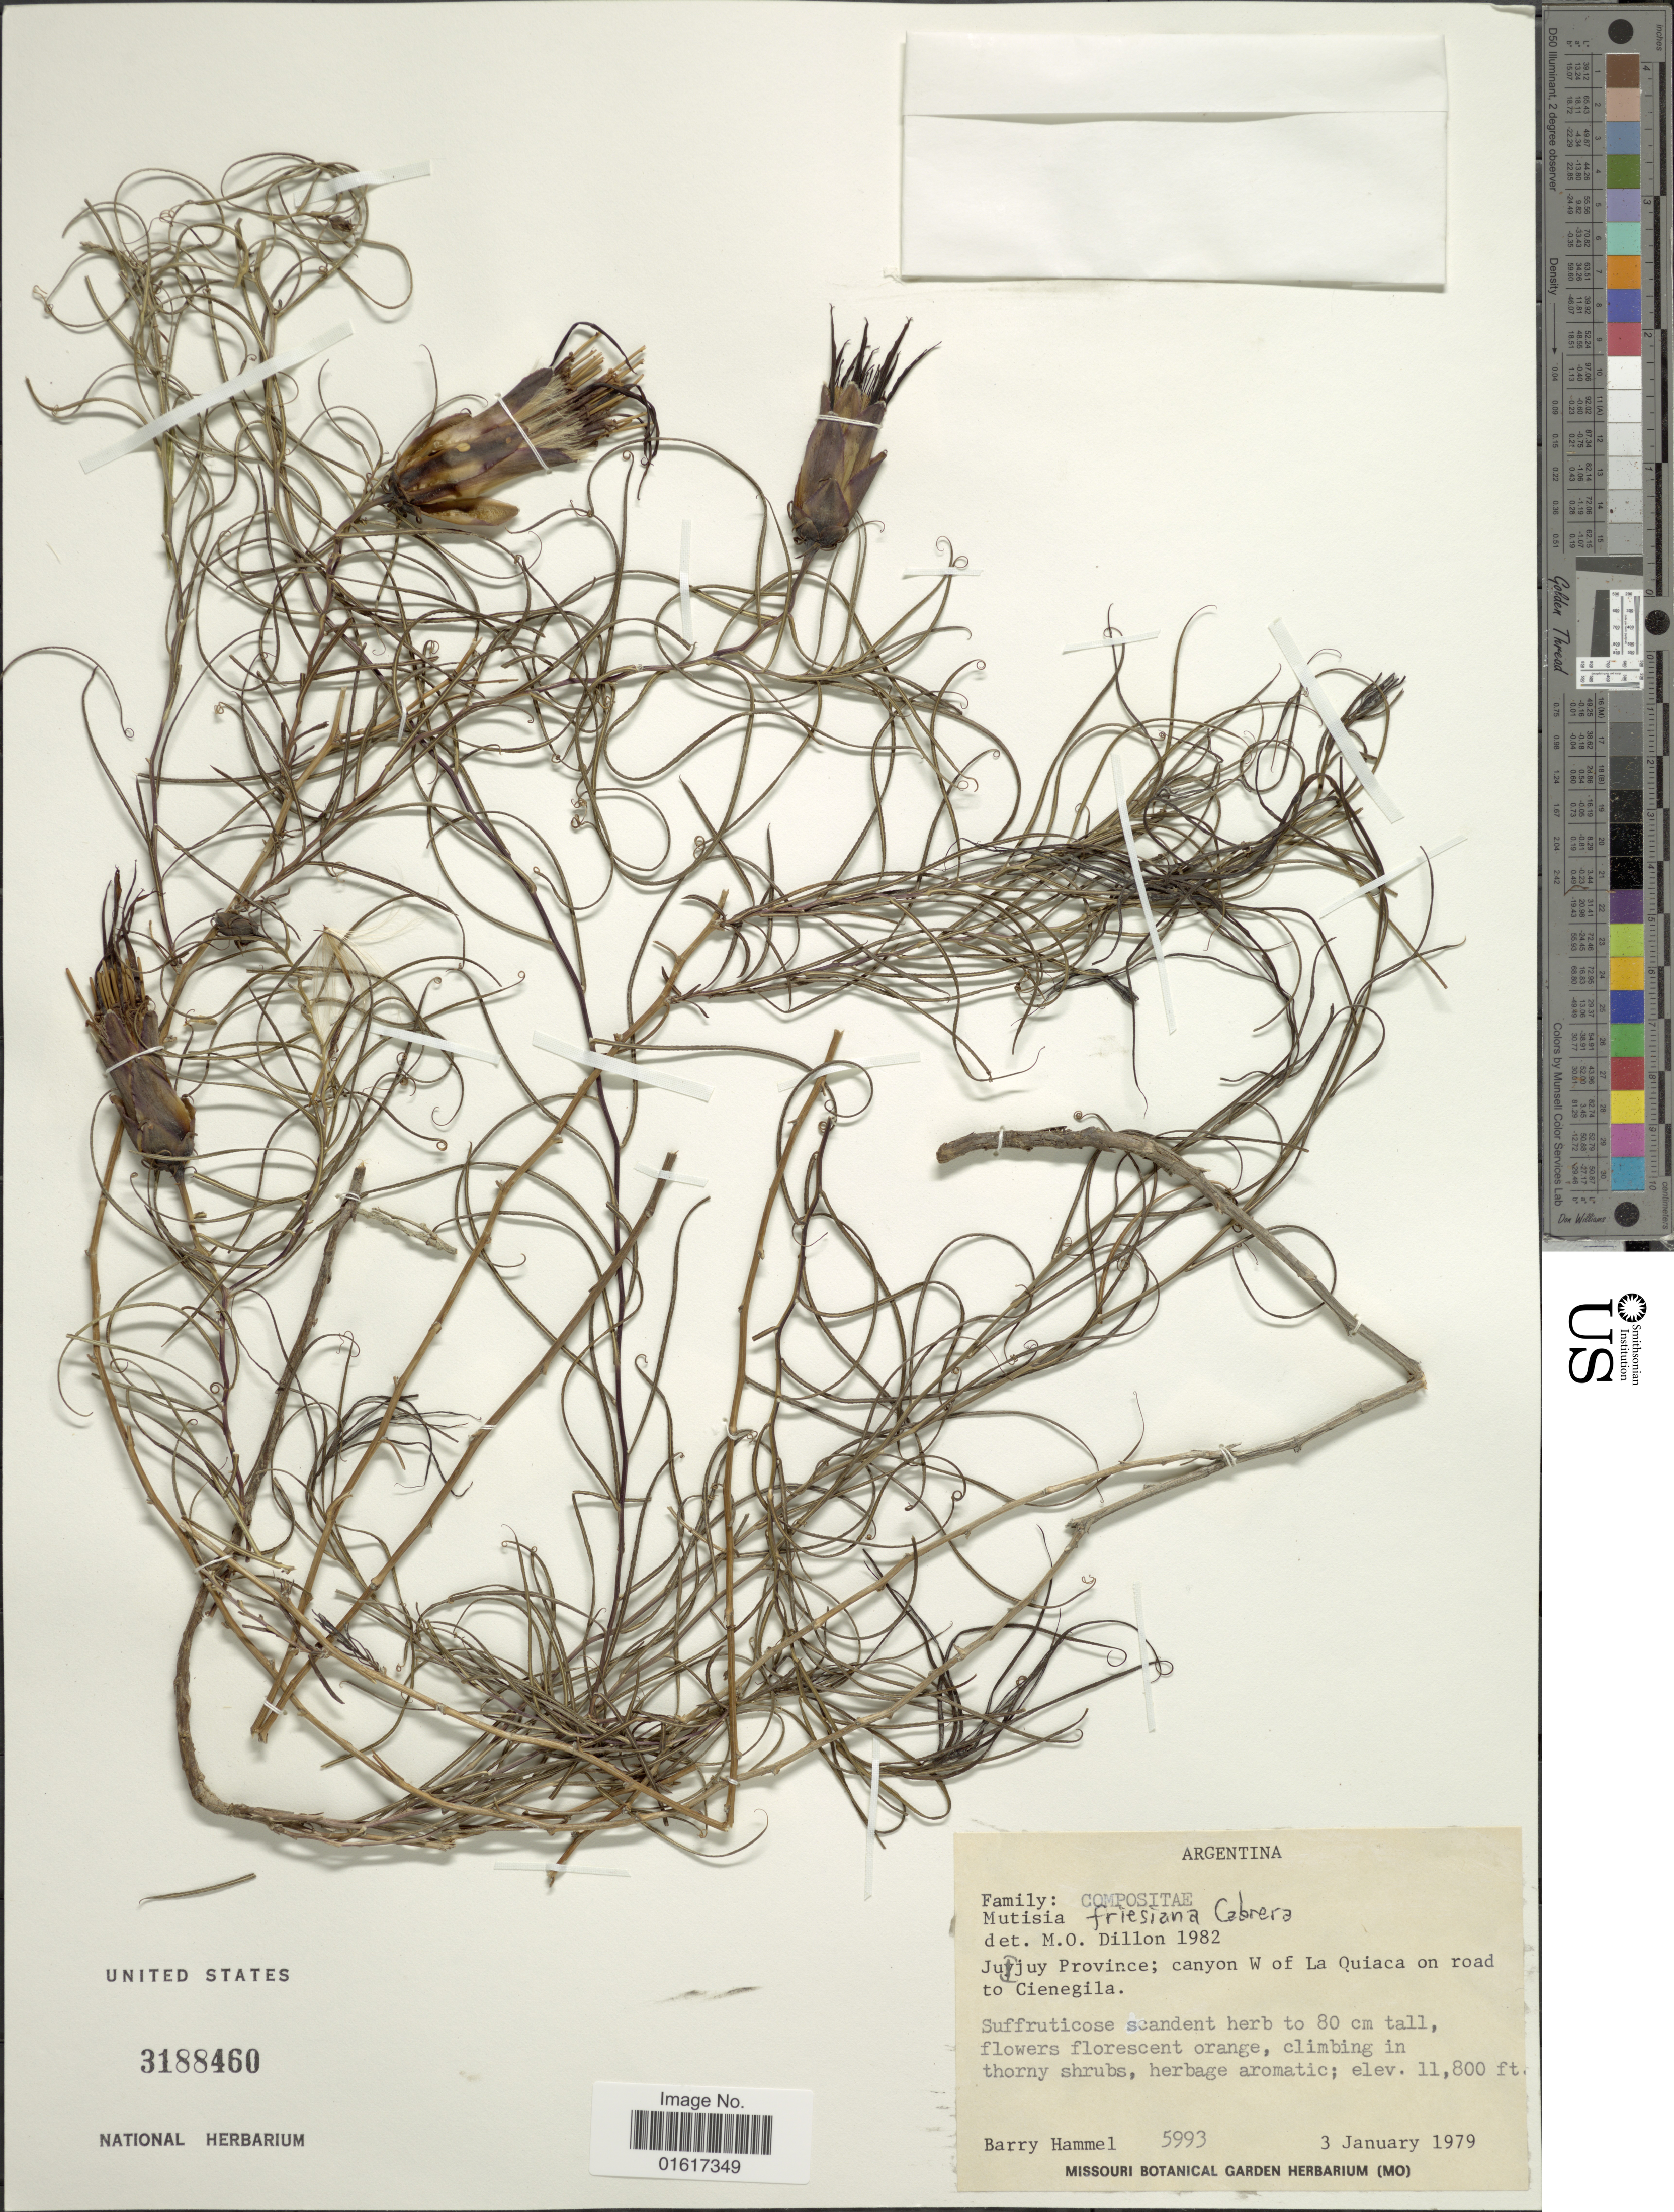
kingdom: Plantae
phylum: Tracheophyta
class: Magnoliopsida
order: Asterales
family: Asteraceae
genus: Mutisia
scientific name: Mutisia friesiana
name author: Cabrera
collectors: B. Hammel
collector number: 5993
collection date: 1979-01-03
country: Argentina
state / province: Jujuy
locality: Canyon W of La Quiaca on road to Cienegila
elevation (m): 3597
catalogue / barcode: US 3188460